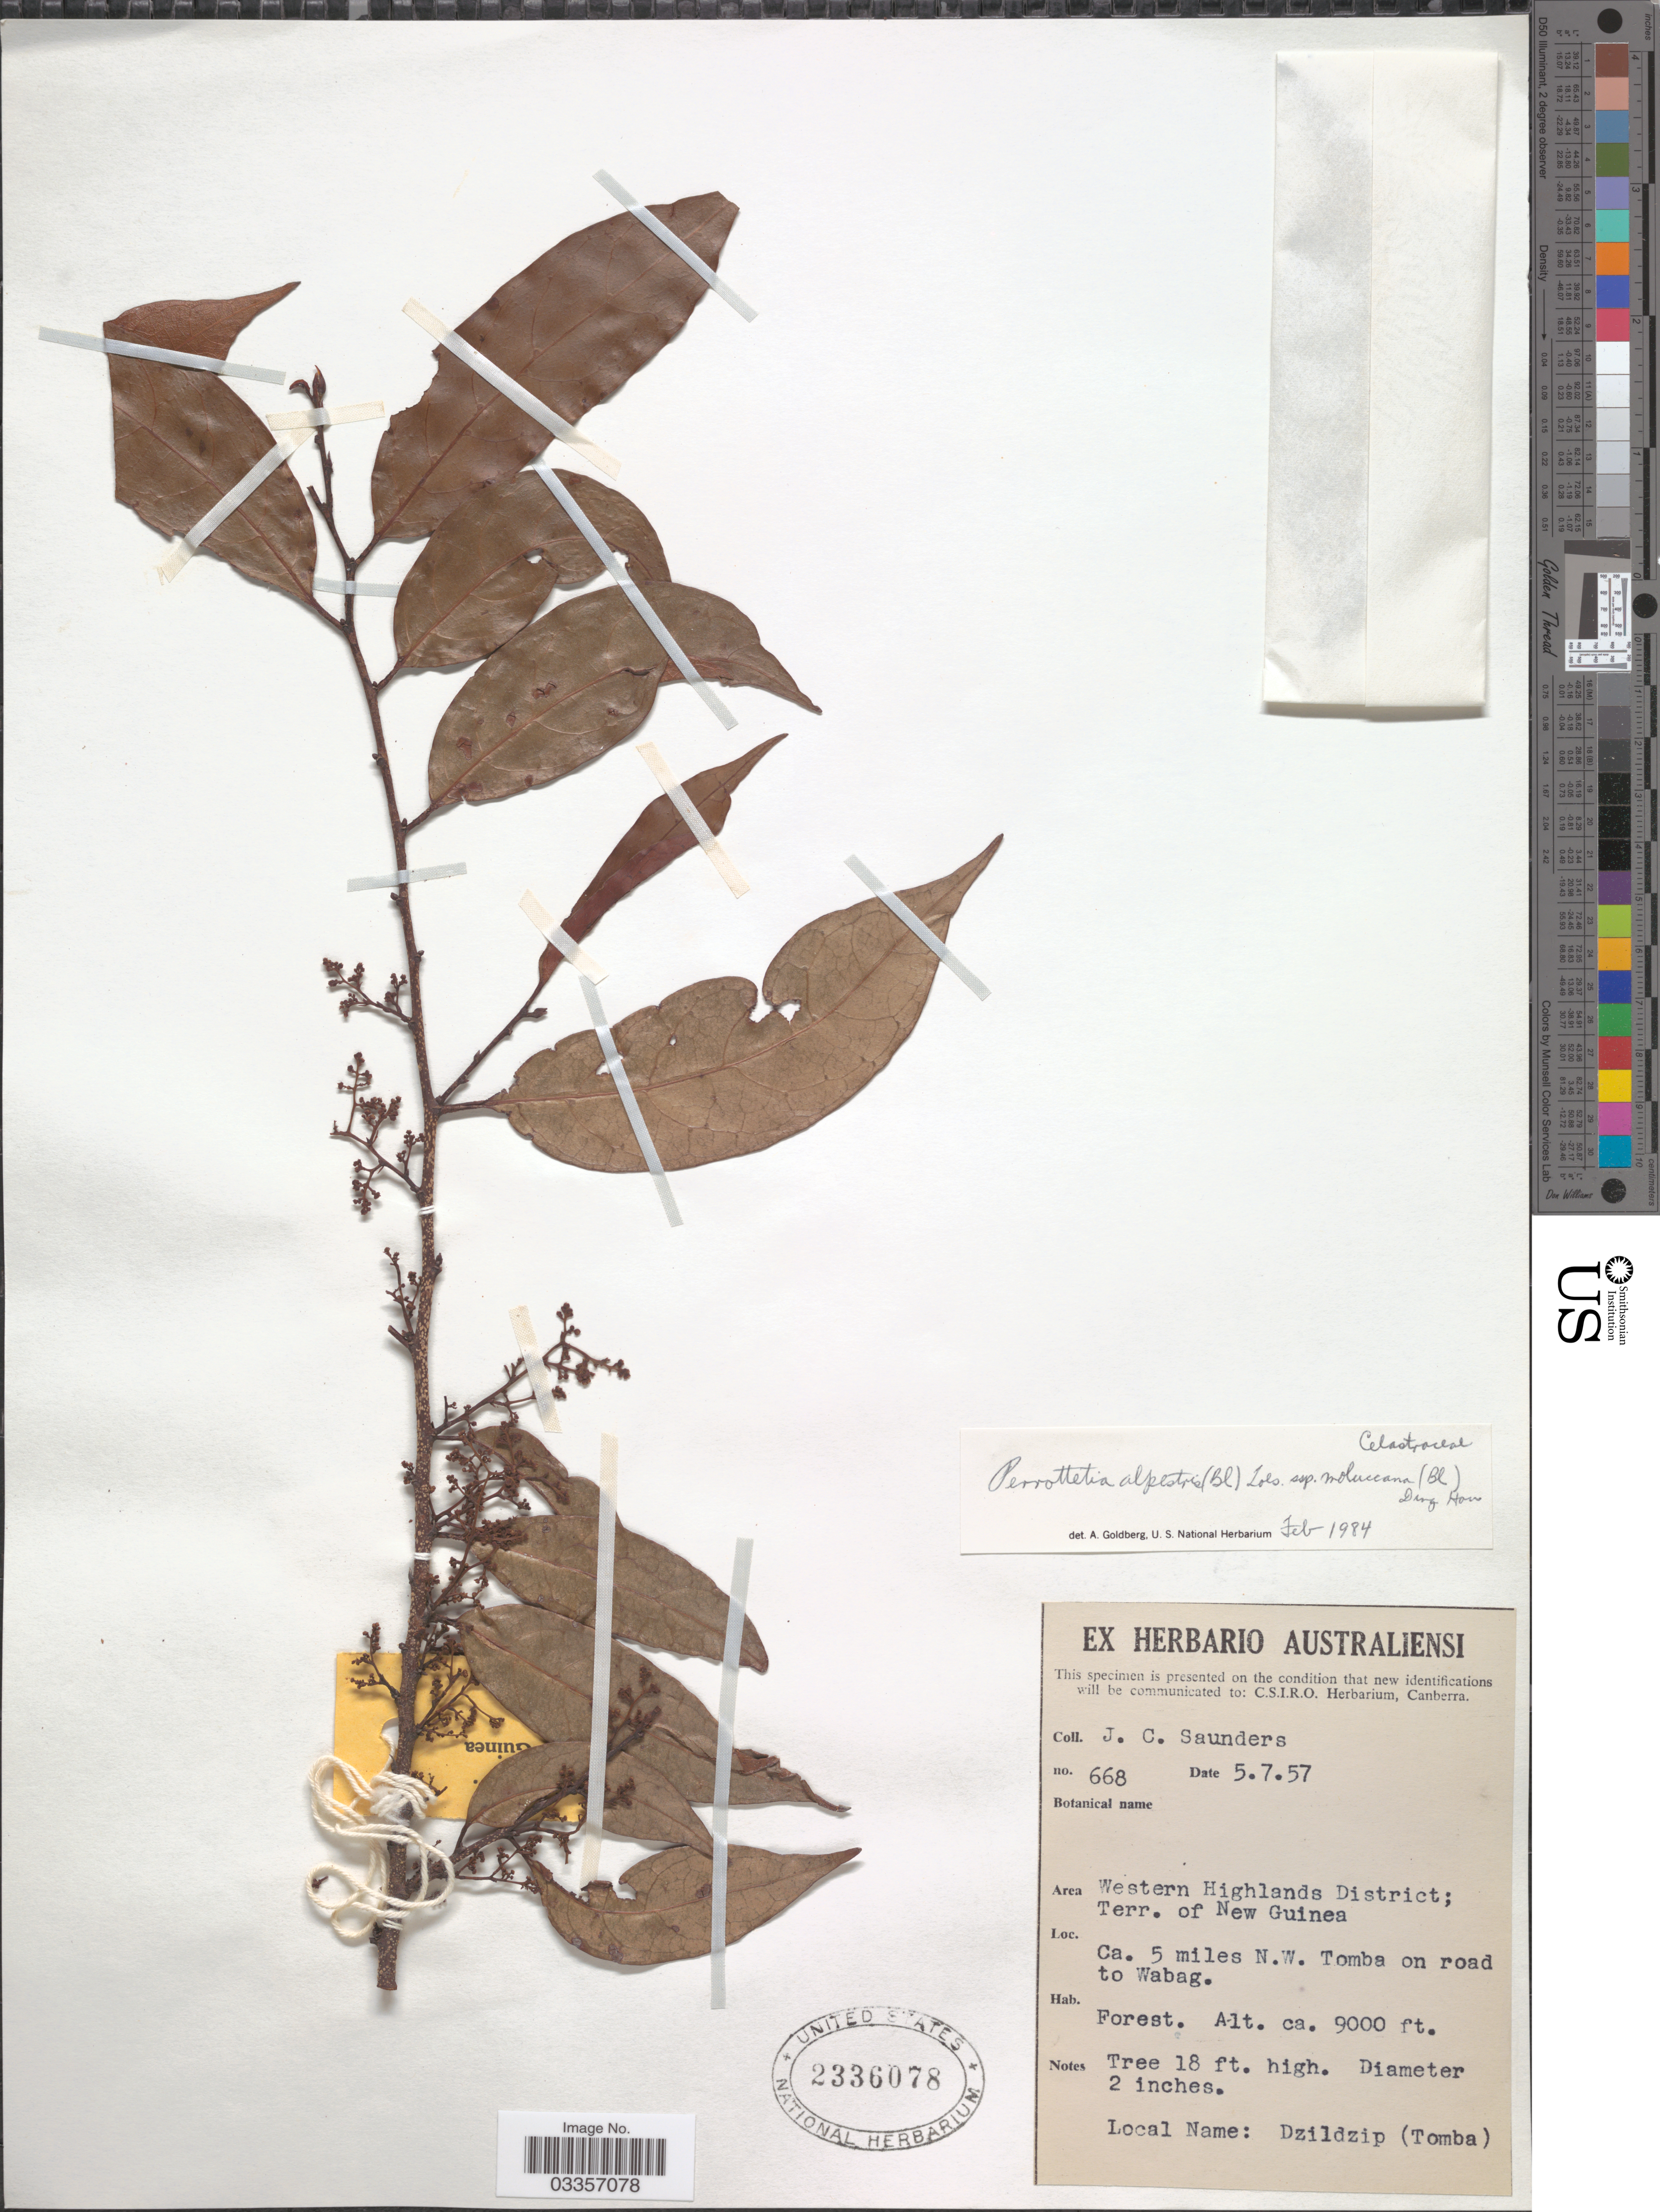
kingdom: Plantae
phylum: Tracheophyta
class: Magnoliopsida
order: Huerteales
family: Dipentodontaceae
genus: Perrottetia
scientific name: Perrottetia alpestris subsp. moluccana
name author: (Blume) Ding Hou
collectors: J. C. Saunders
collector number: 668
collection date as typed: Transcribed d/m/y: 5/7/57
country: Papua New Guinea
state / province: Western Highlands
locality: Western Highlands District; Terr. of New Guinea, Ca. 5 miles N.W. Tomba road to Wabag.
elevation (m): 2743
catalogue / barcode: US 2336078